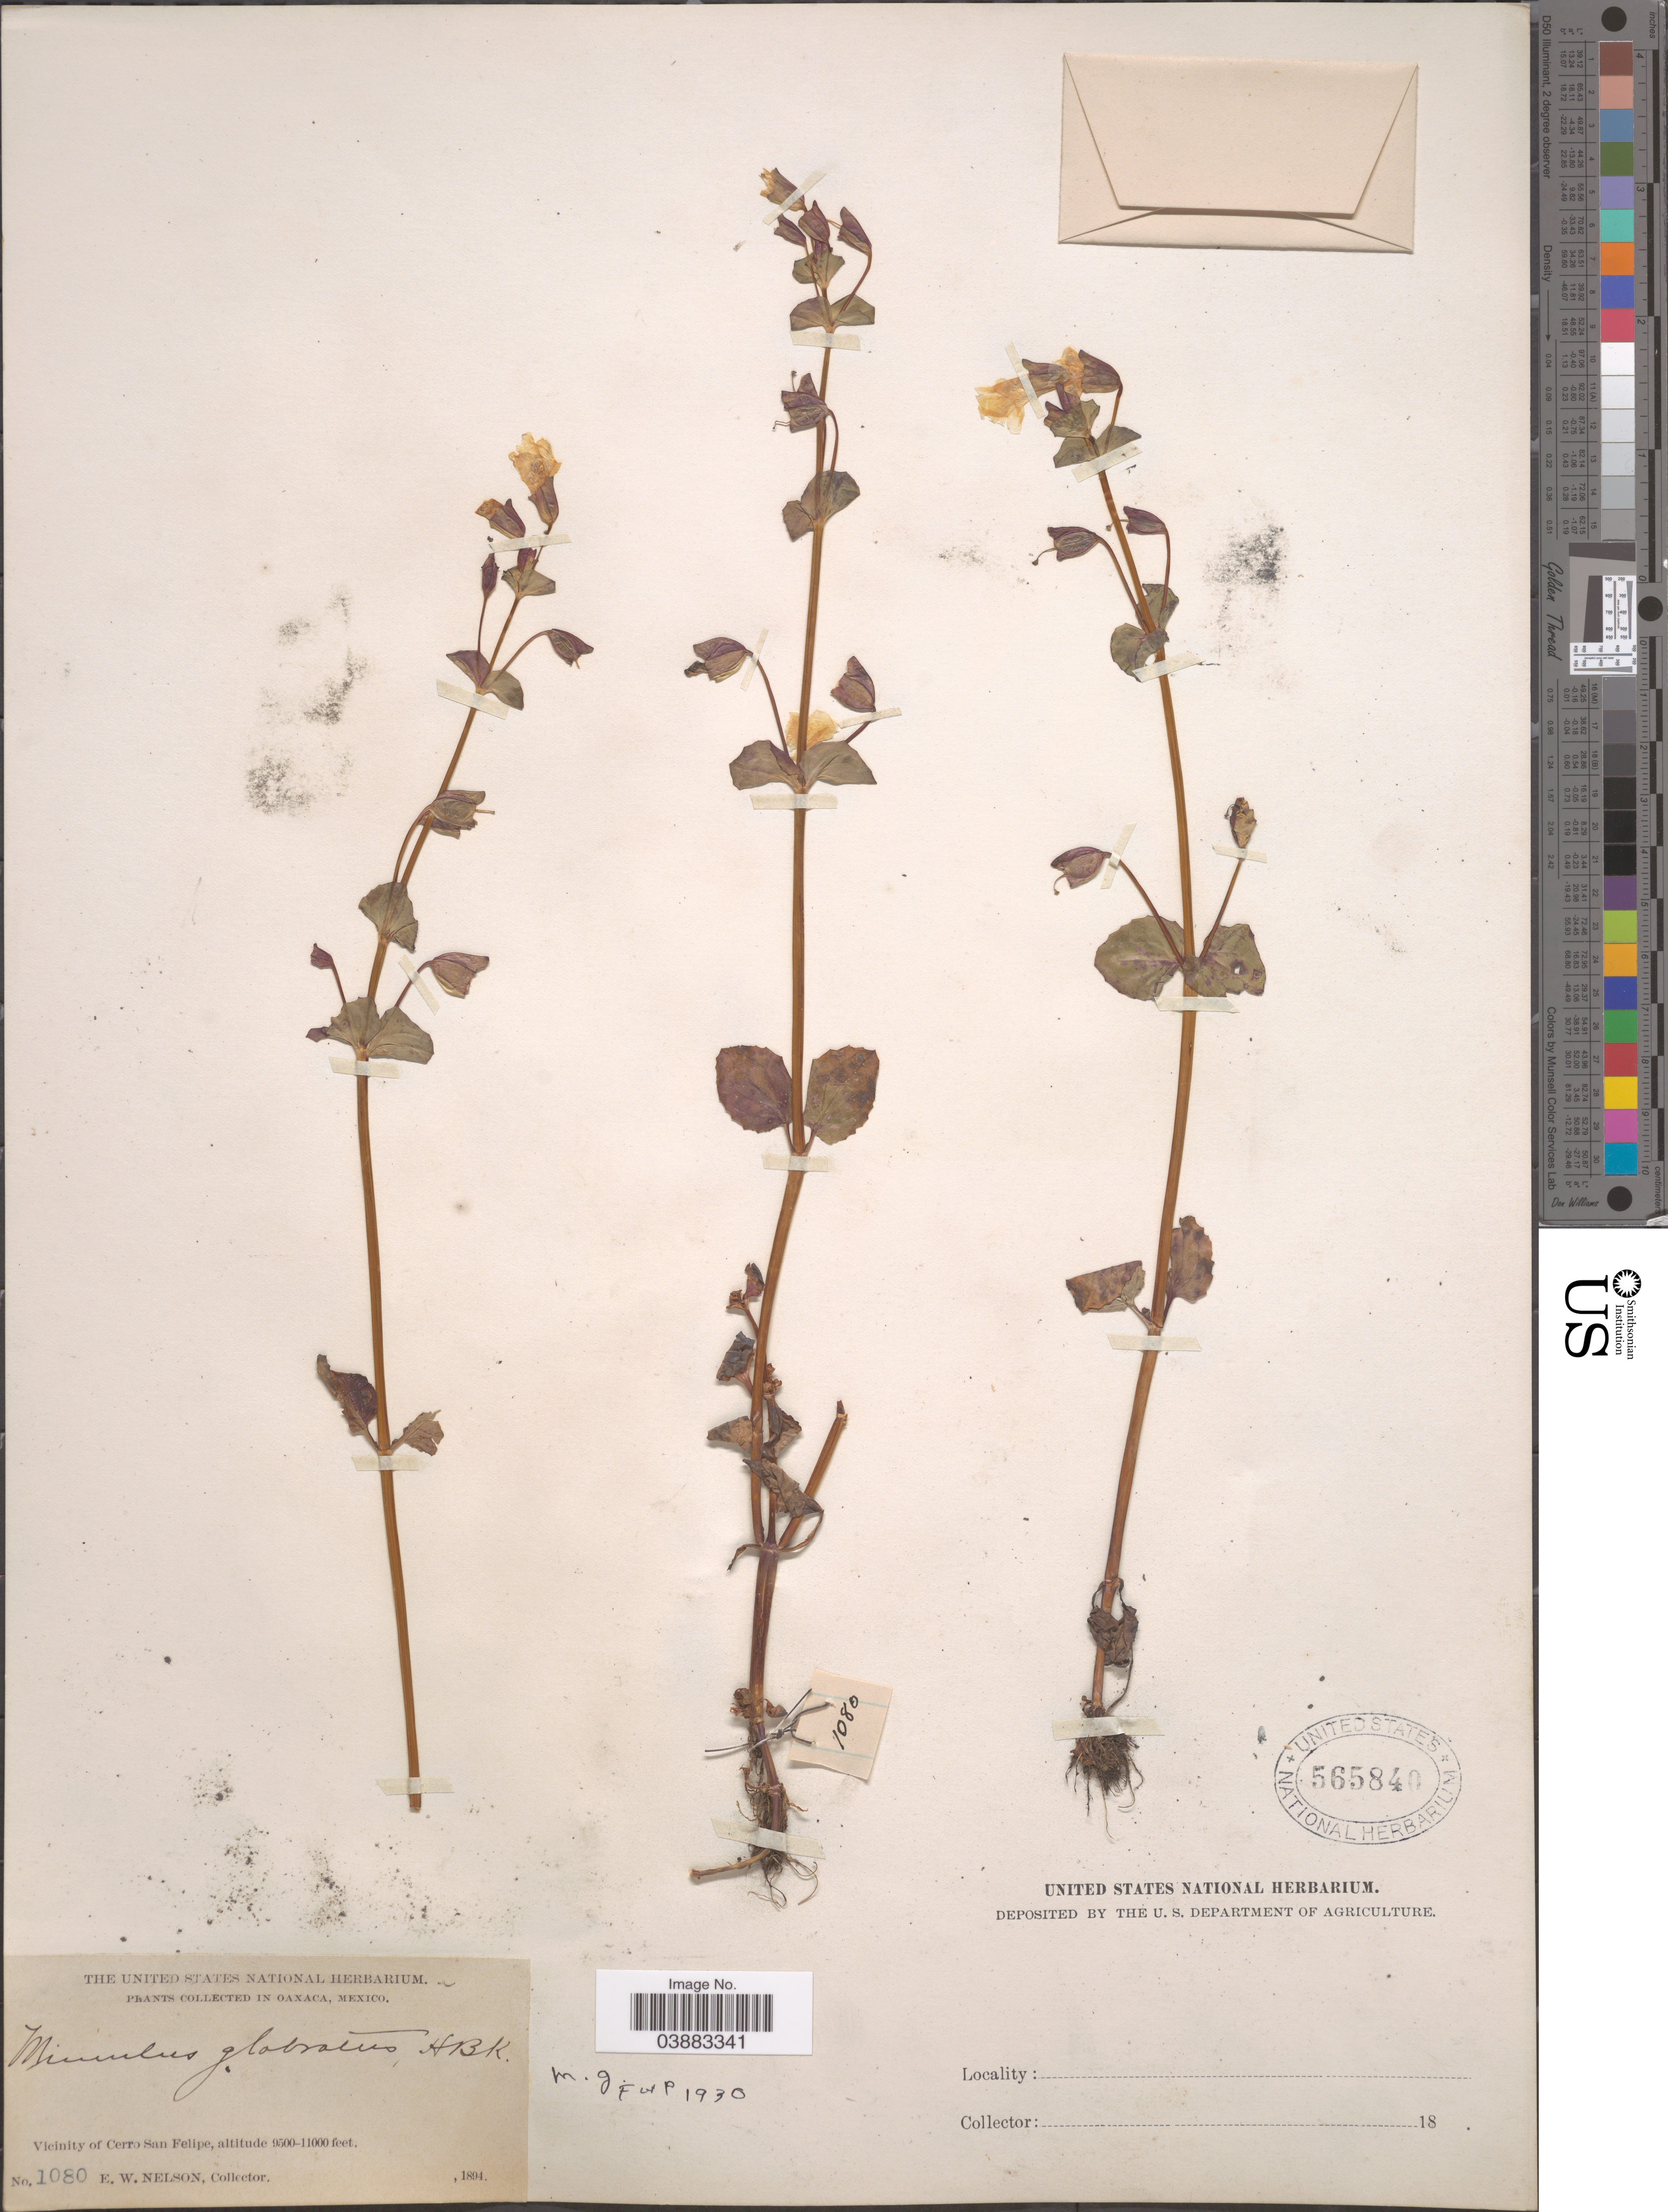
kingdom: Plantae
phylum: Tracheophyta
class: Magnoliopsida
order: Lamiales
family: Phrymaceae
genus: Mimulus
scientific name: Mimulus glabratus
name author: Kunth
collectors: E. W. Nelson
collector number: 1080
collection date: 1894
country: Mexico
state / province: Oaxaca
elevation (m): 2896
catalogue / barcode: US 565840